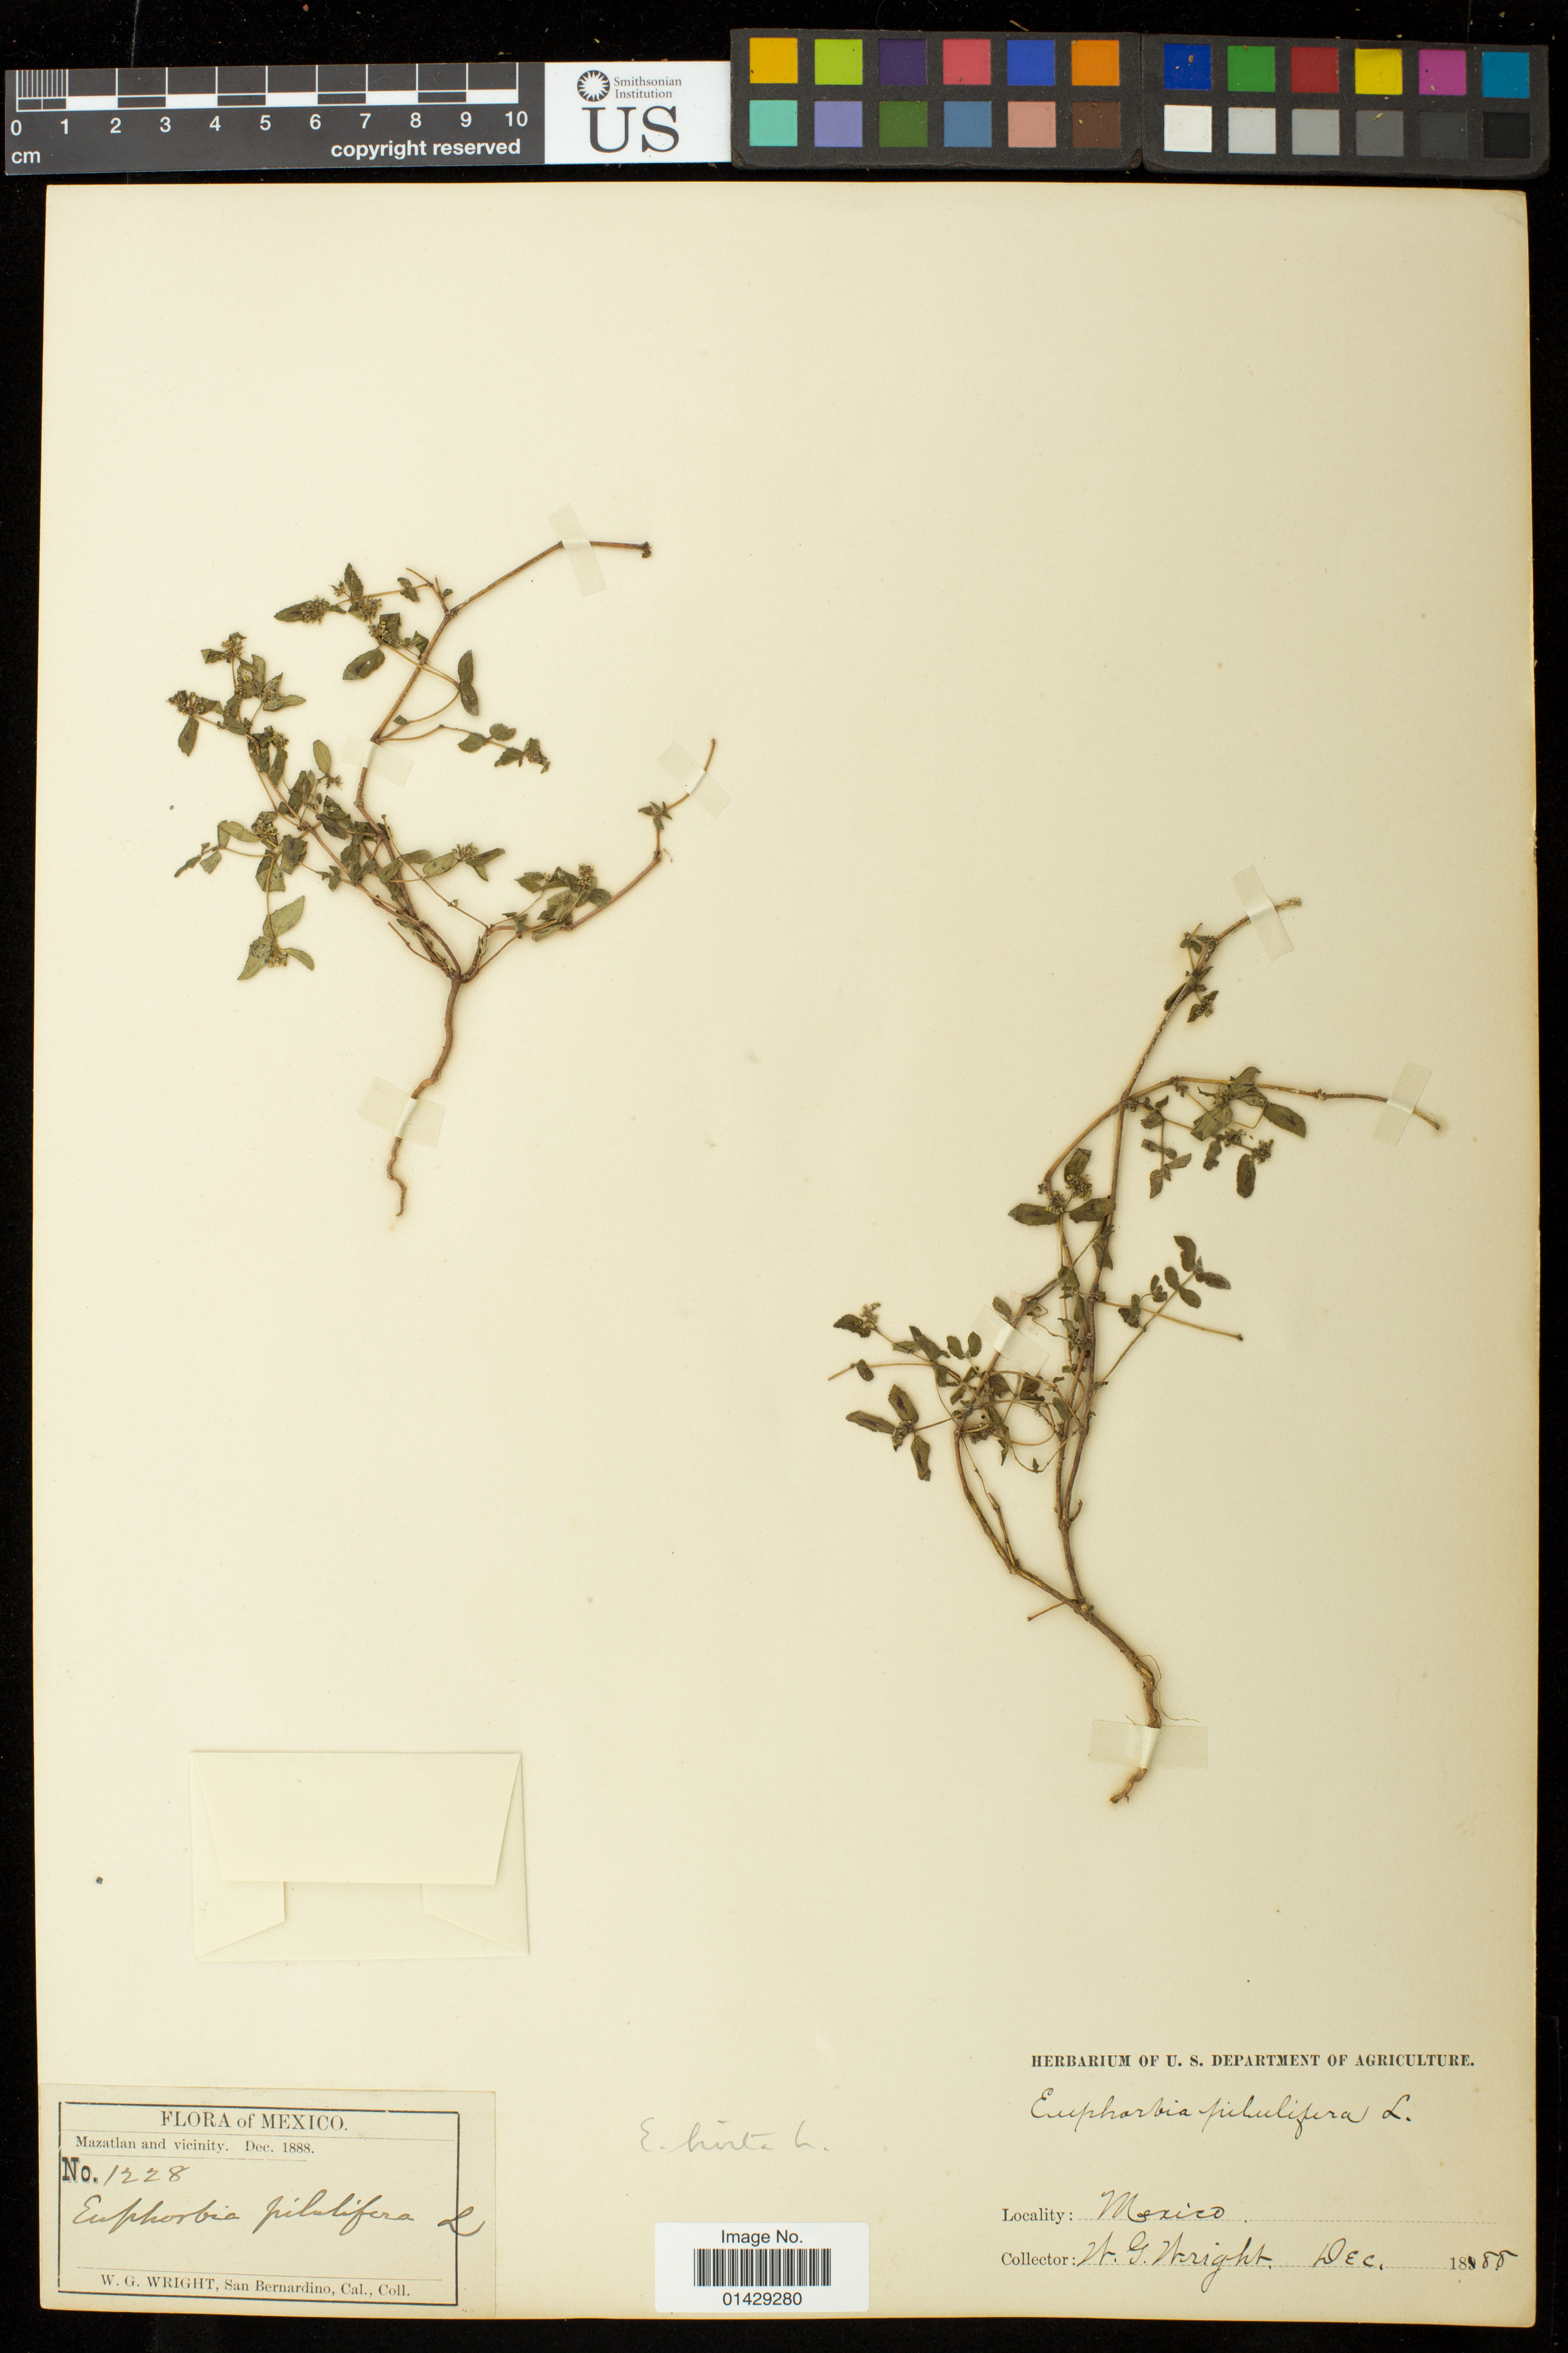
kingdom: Plantae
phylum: Tracheophyta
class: Magnoliopsida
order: Malpighiales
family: Euphorbiaceae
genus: Euphorbia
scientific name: Euphorbia hirta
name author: L.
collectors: W. G. Wright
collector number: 1228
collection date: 1888-12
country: Mexico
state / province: Sinaloa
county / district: Mazatlán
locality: Mazatlan and vicinity